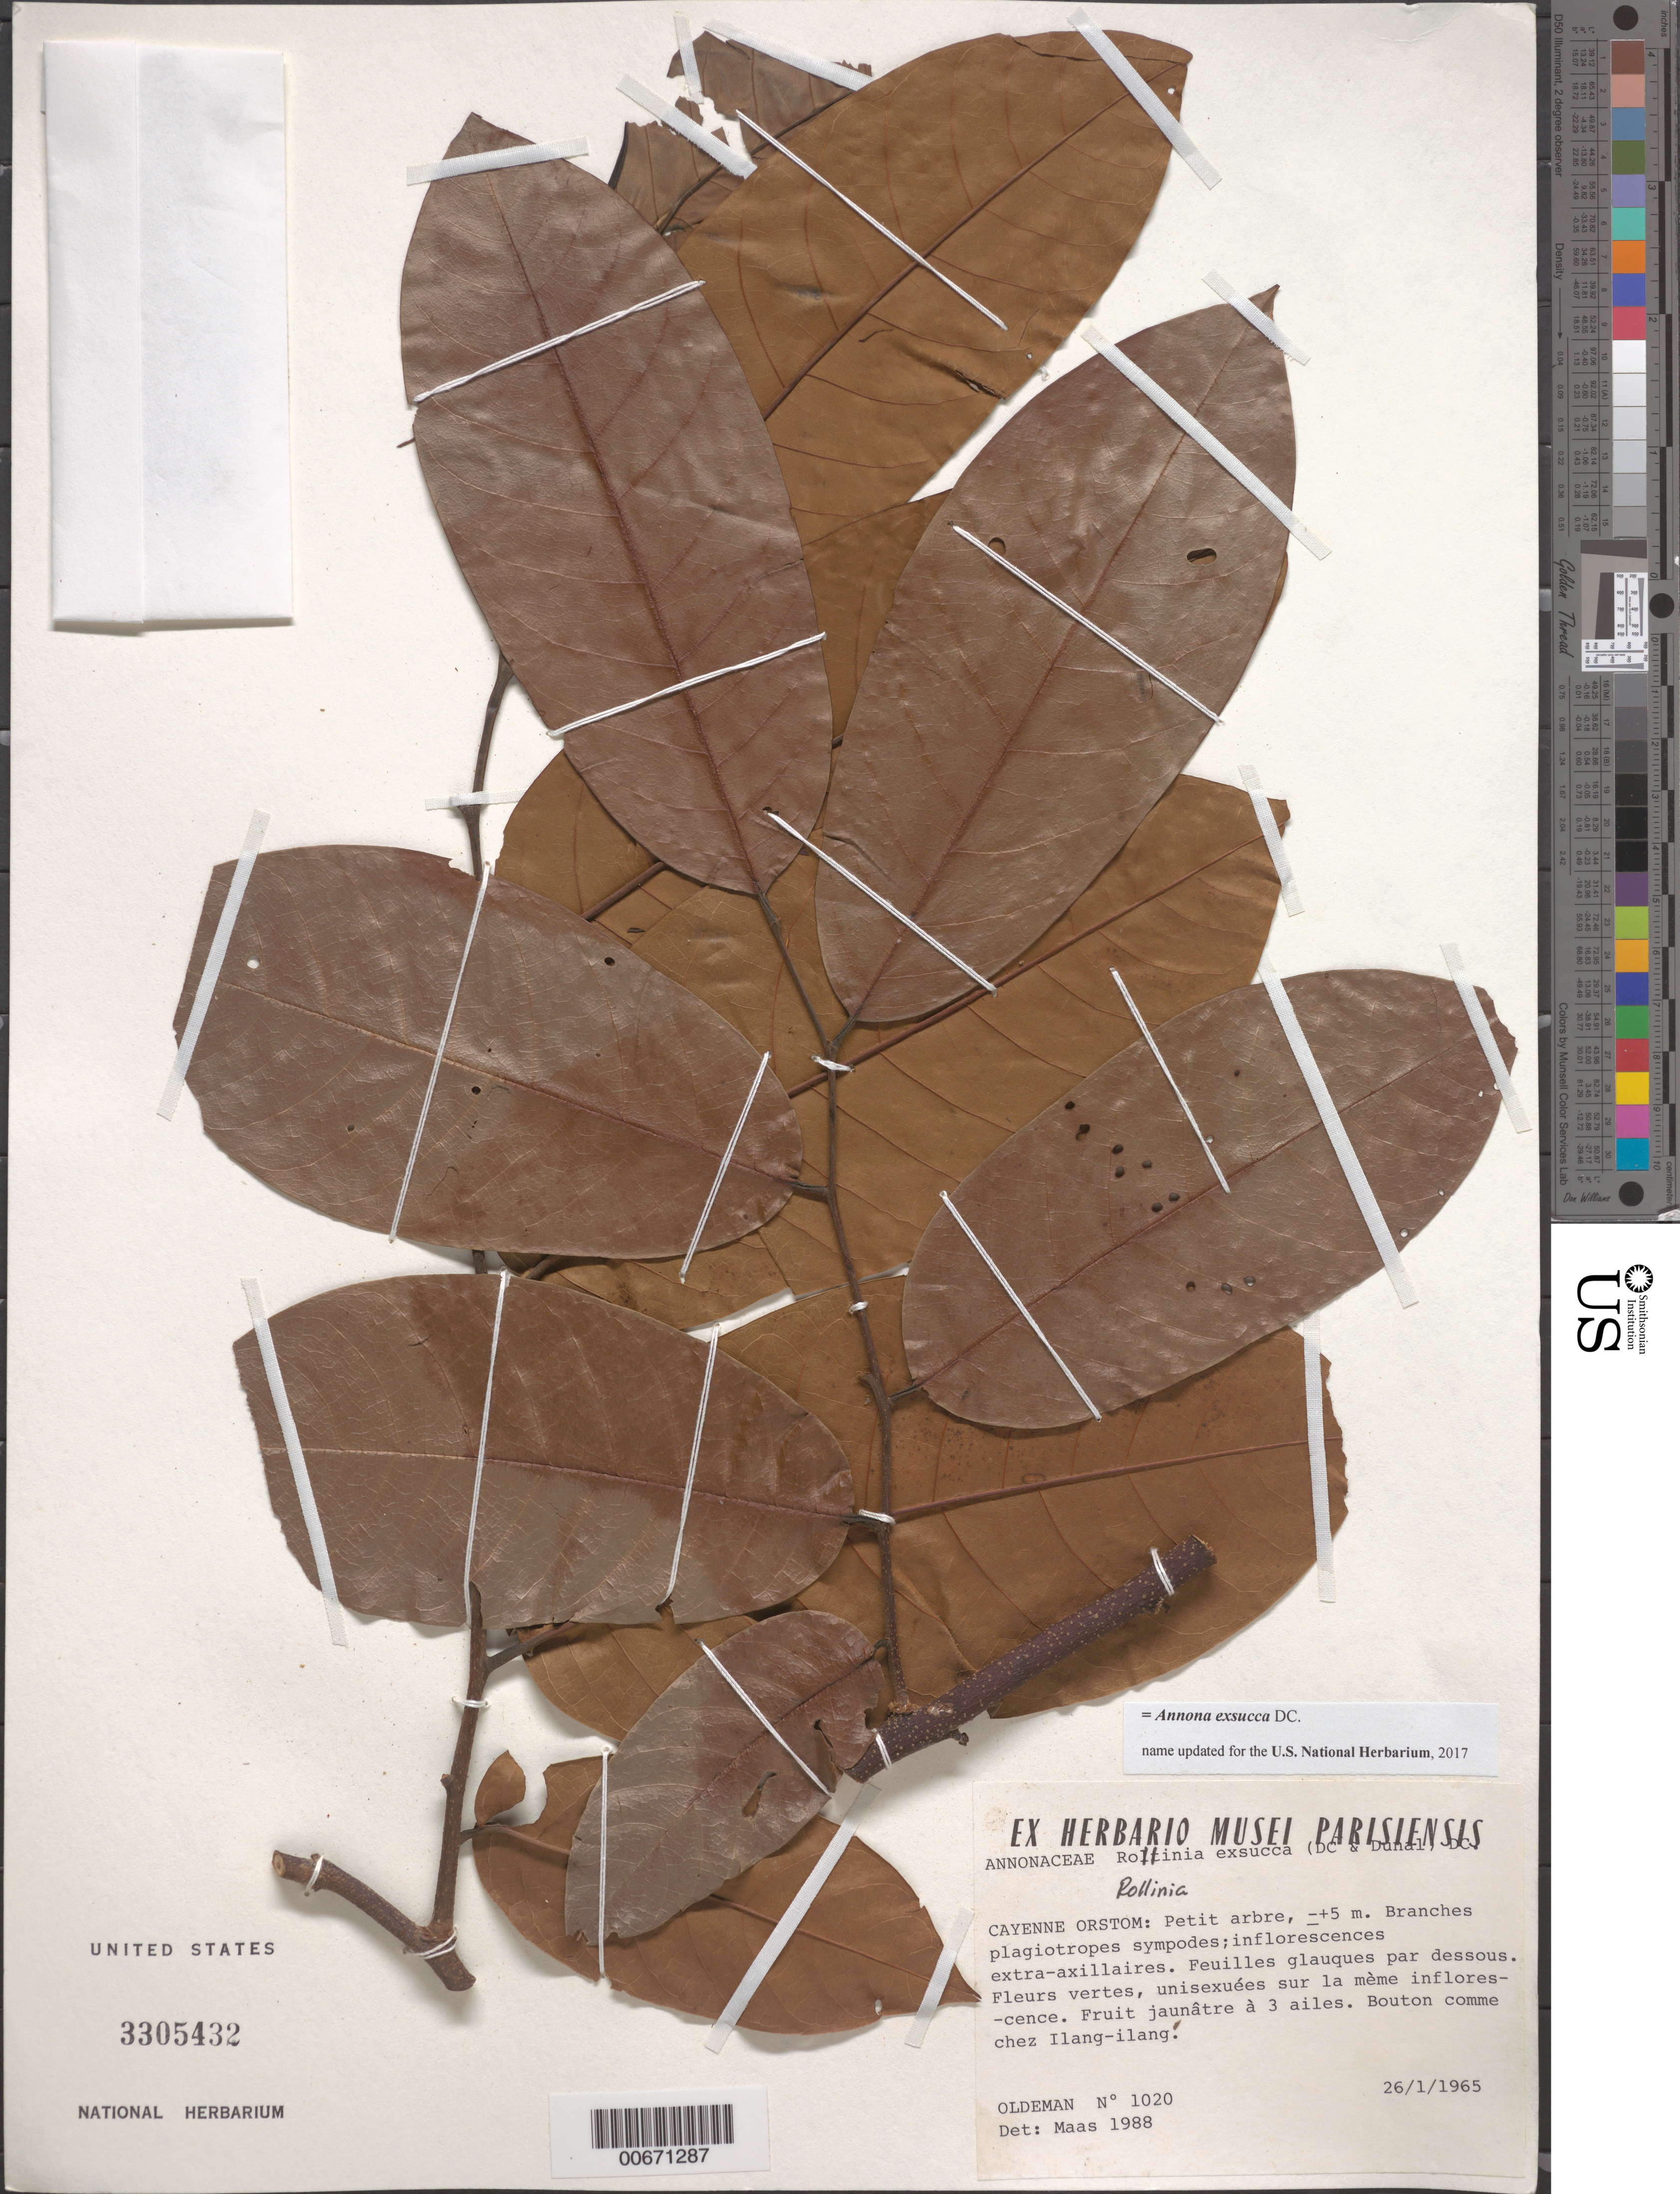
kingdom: Plantae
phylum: Tracheophyta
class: Magnoliopsida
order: Magnoliales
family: Annonaceae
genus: Annona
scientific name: Annona exsucca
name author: DC. ex Dunal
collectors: R. Oldeman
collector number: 1020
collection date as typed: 26-Jan-65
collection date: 1965-01-26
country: French Guiana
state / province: Cayenne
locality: Cayenne, Jardin ORSTOM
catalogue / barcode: US 3305432